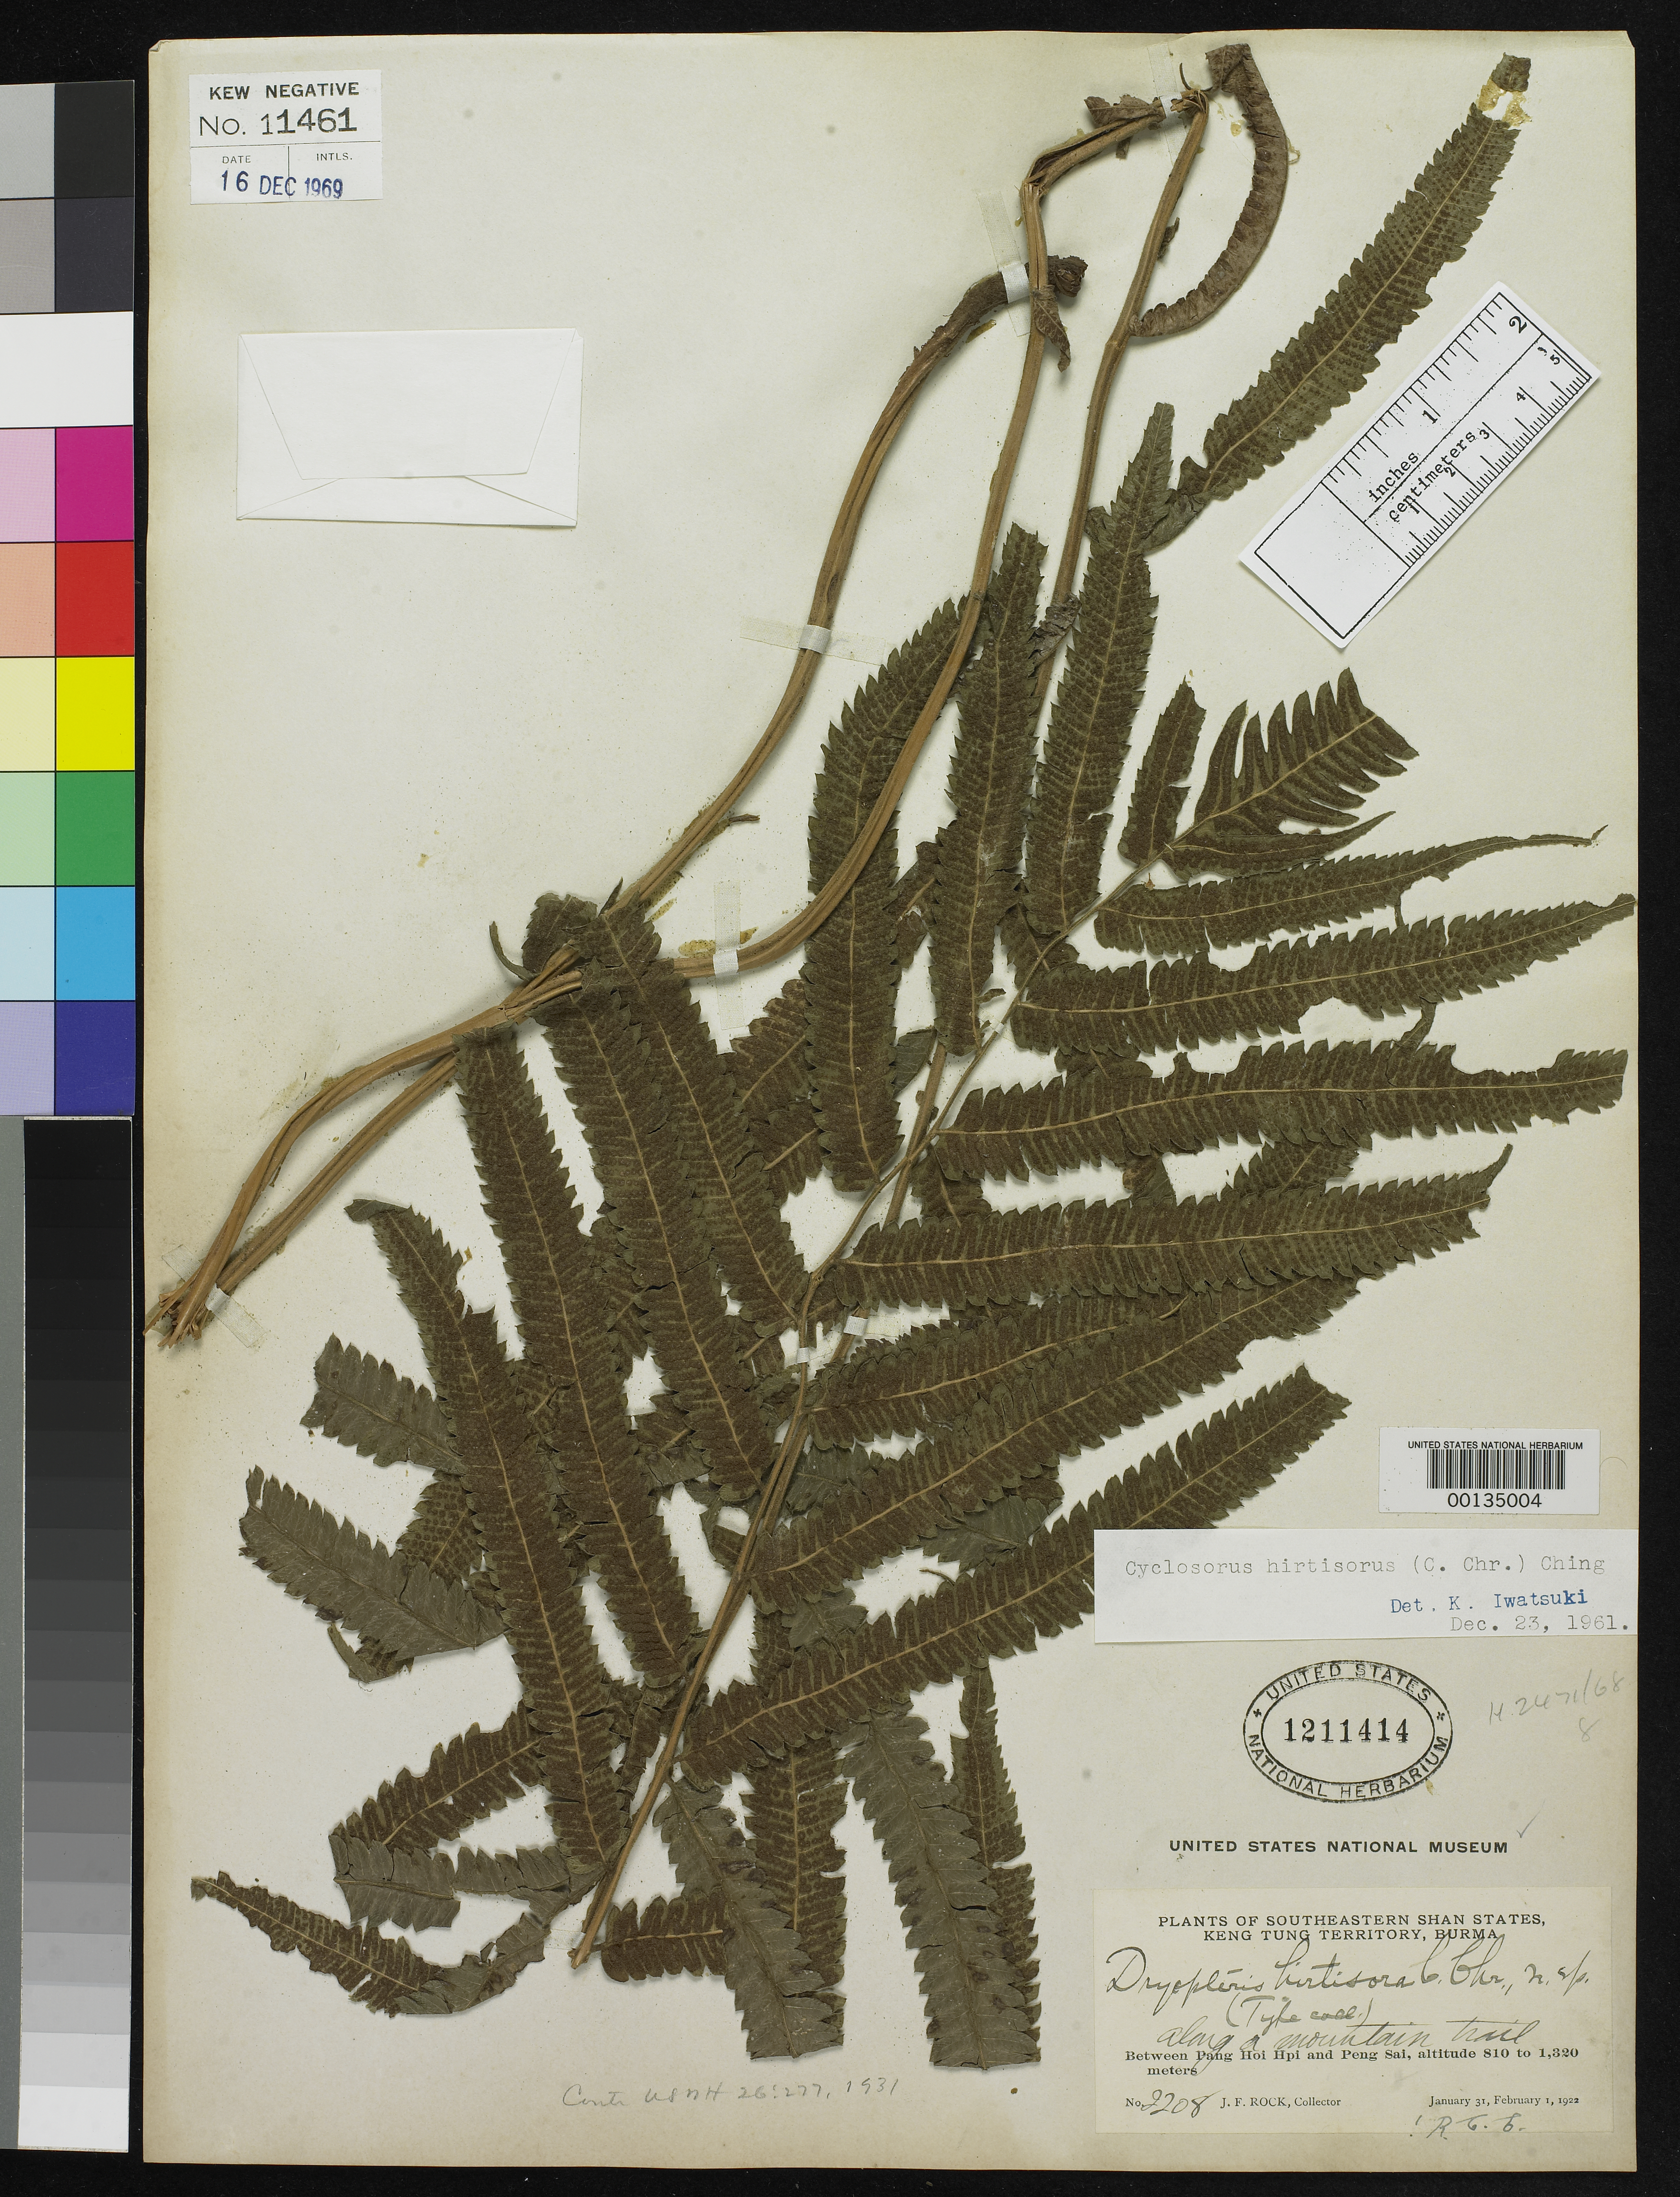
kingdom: Plantae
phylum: Tracheophyta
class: Polypodiopsida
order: Polypodiales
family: Dryopteridaceae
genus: Dryopteris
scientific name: Dryopteris hirtisora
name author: C. Chr.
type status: Isotype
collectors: J. F. Rock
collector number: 2208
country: Myanmar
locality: Keng Tung Territory.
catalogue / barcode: US 1211414